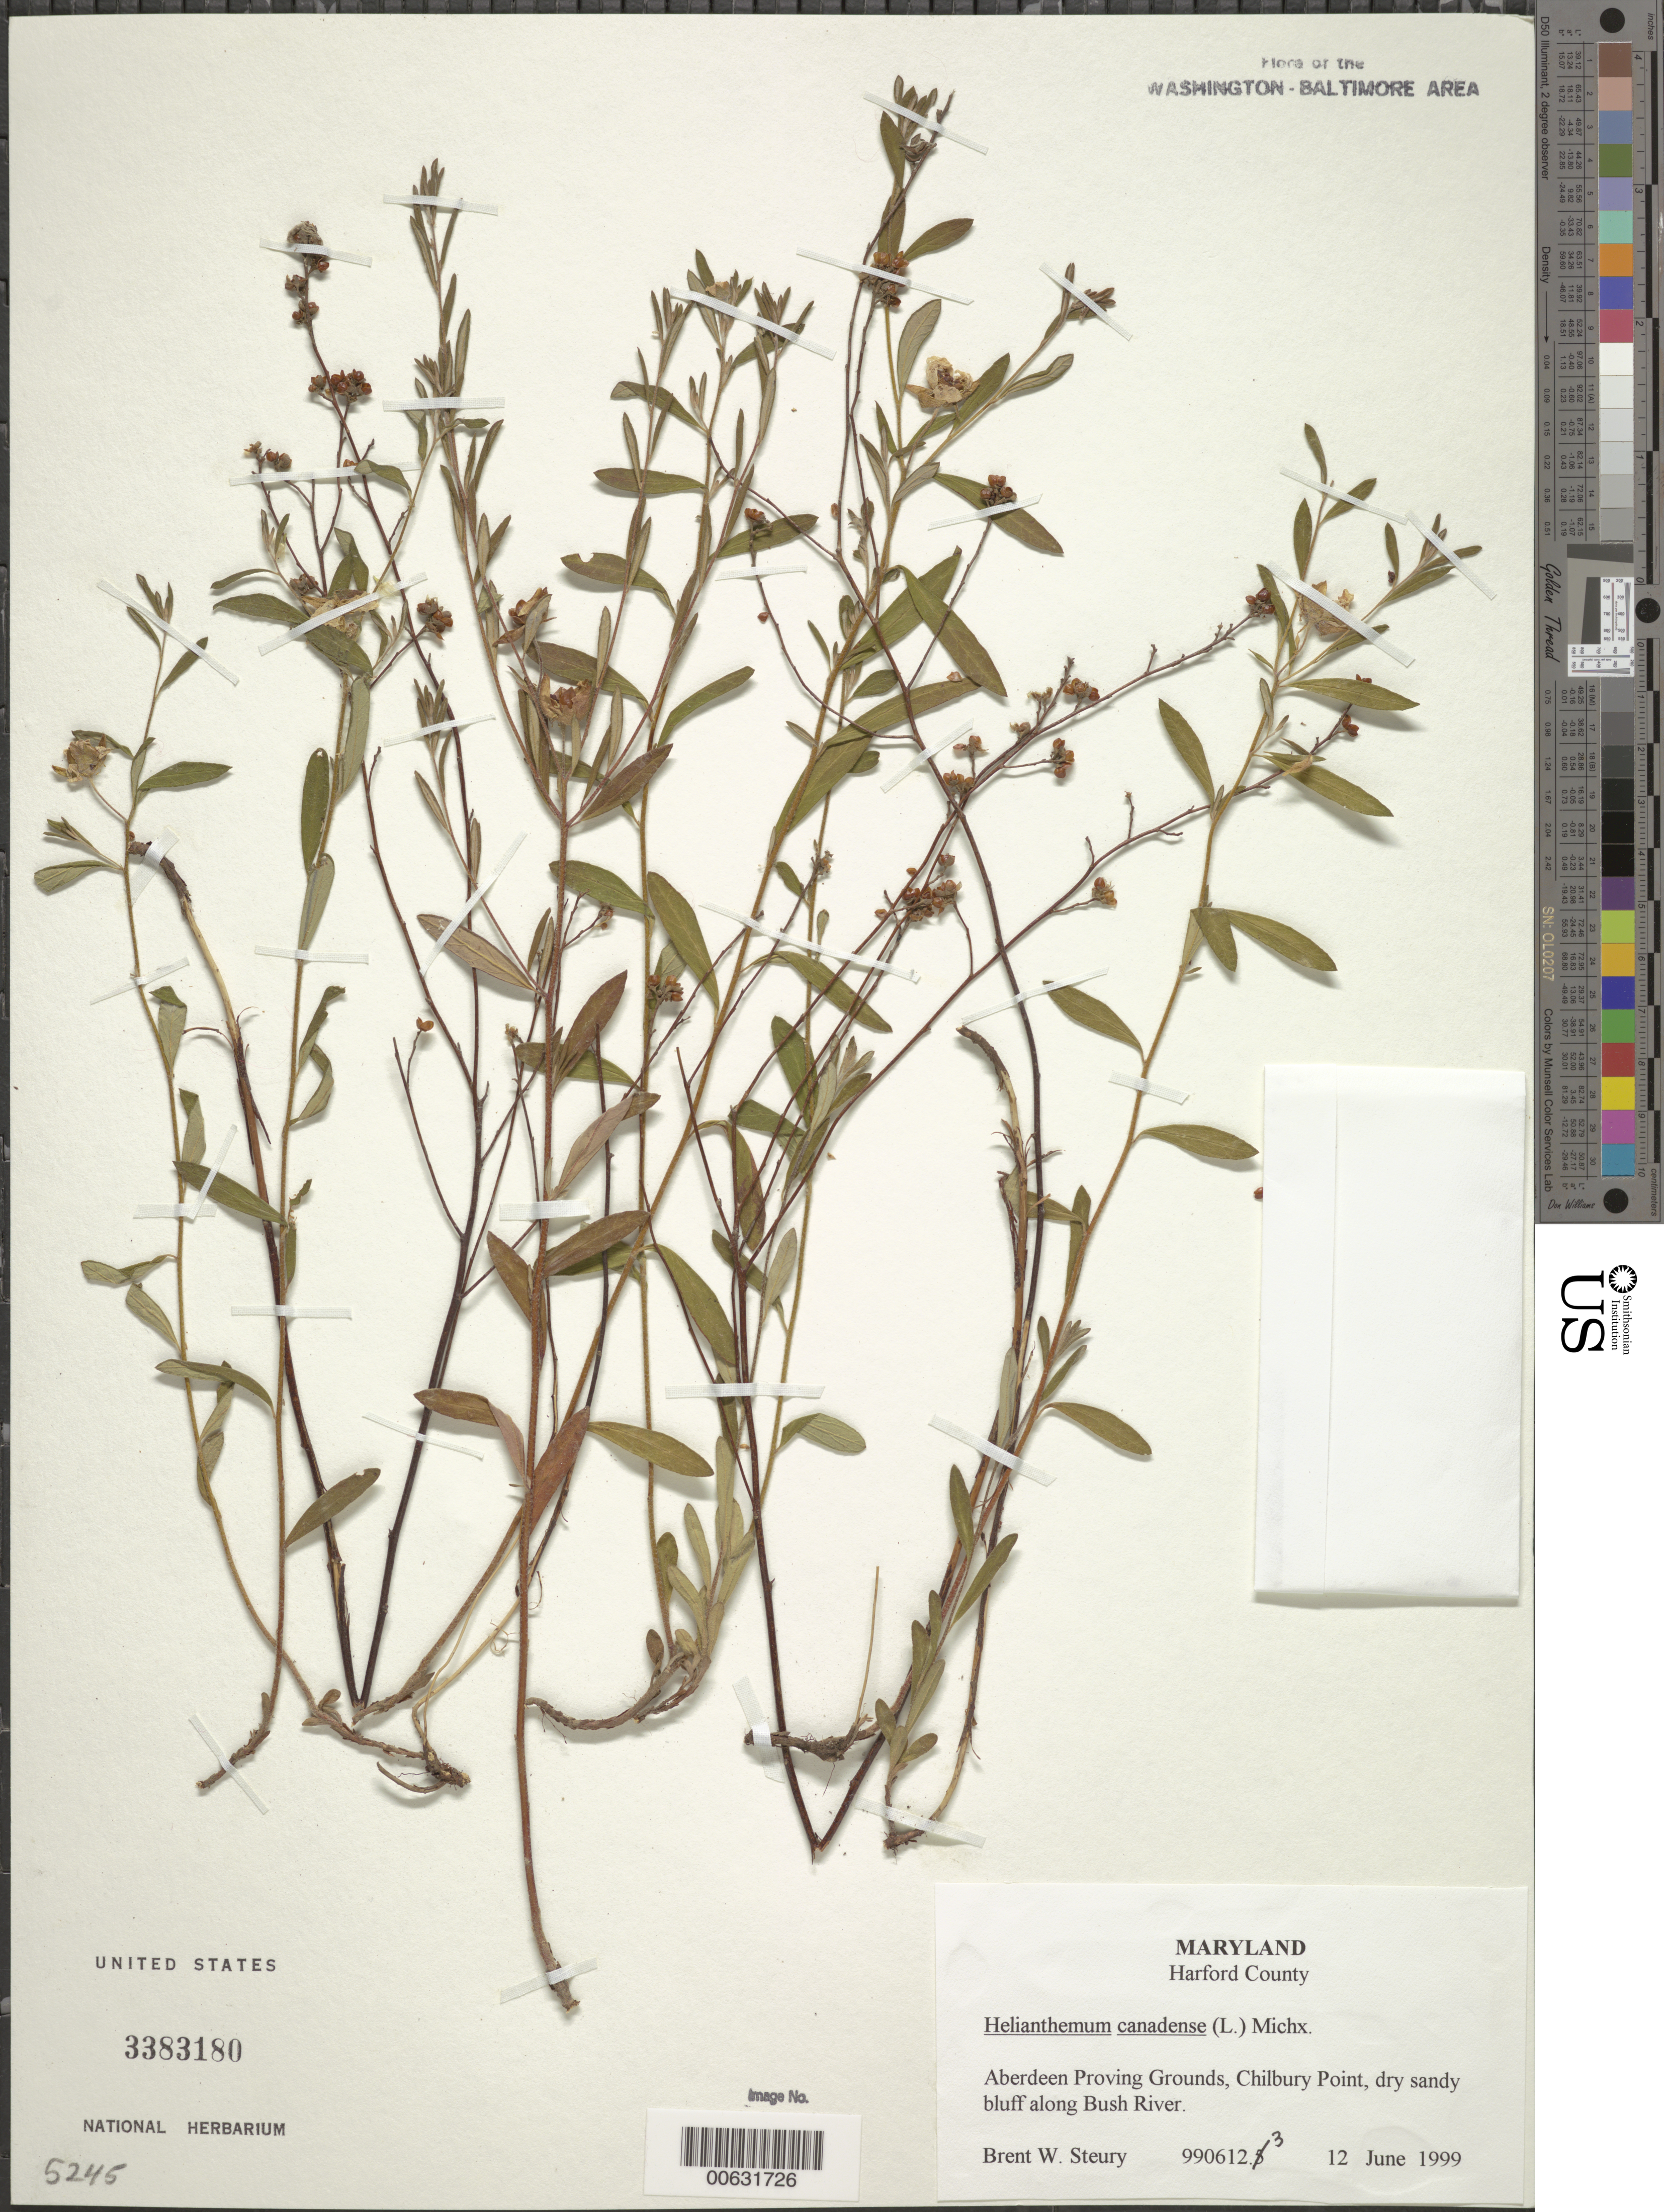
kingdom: Plantae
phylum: Tracheophyta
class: Magnoliopsida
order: Malvales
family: Cistaceae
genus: Crocanthemum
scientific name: Crocanthemum canadense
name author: (L.) Britton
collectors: B. Steury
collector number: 99612.3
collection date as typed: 12 Jun 1999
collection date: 1999-06-12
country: United States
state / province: Maryland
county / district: Harford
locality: Aberdeen Proving Grounds, Chilbury Point, along Bush River.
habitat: Dry sandy bluff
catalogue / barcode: US 3383180